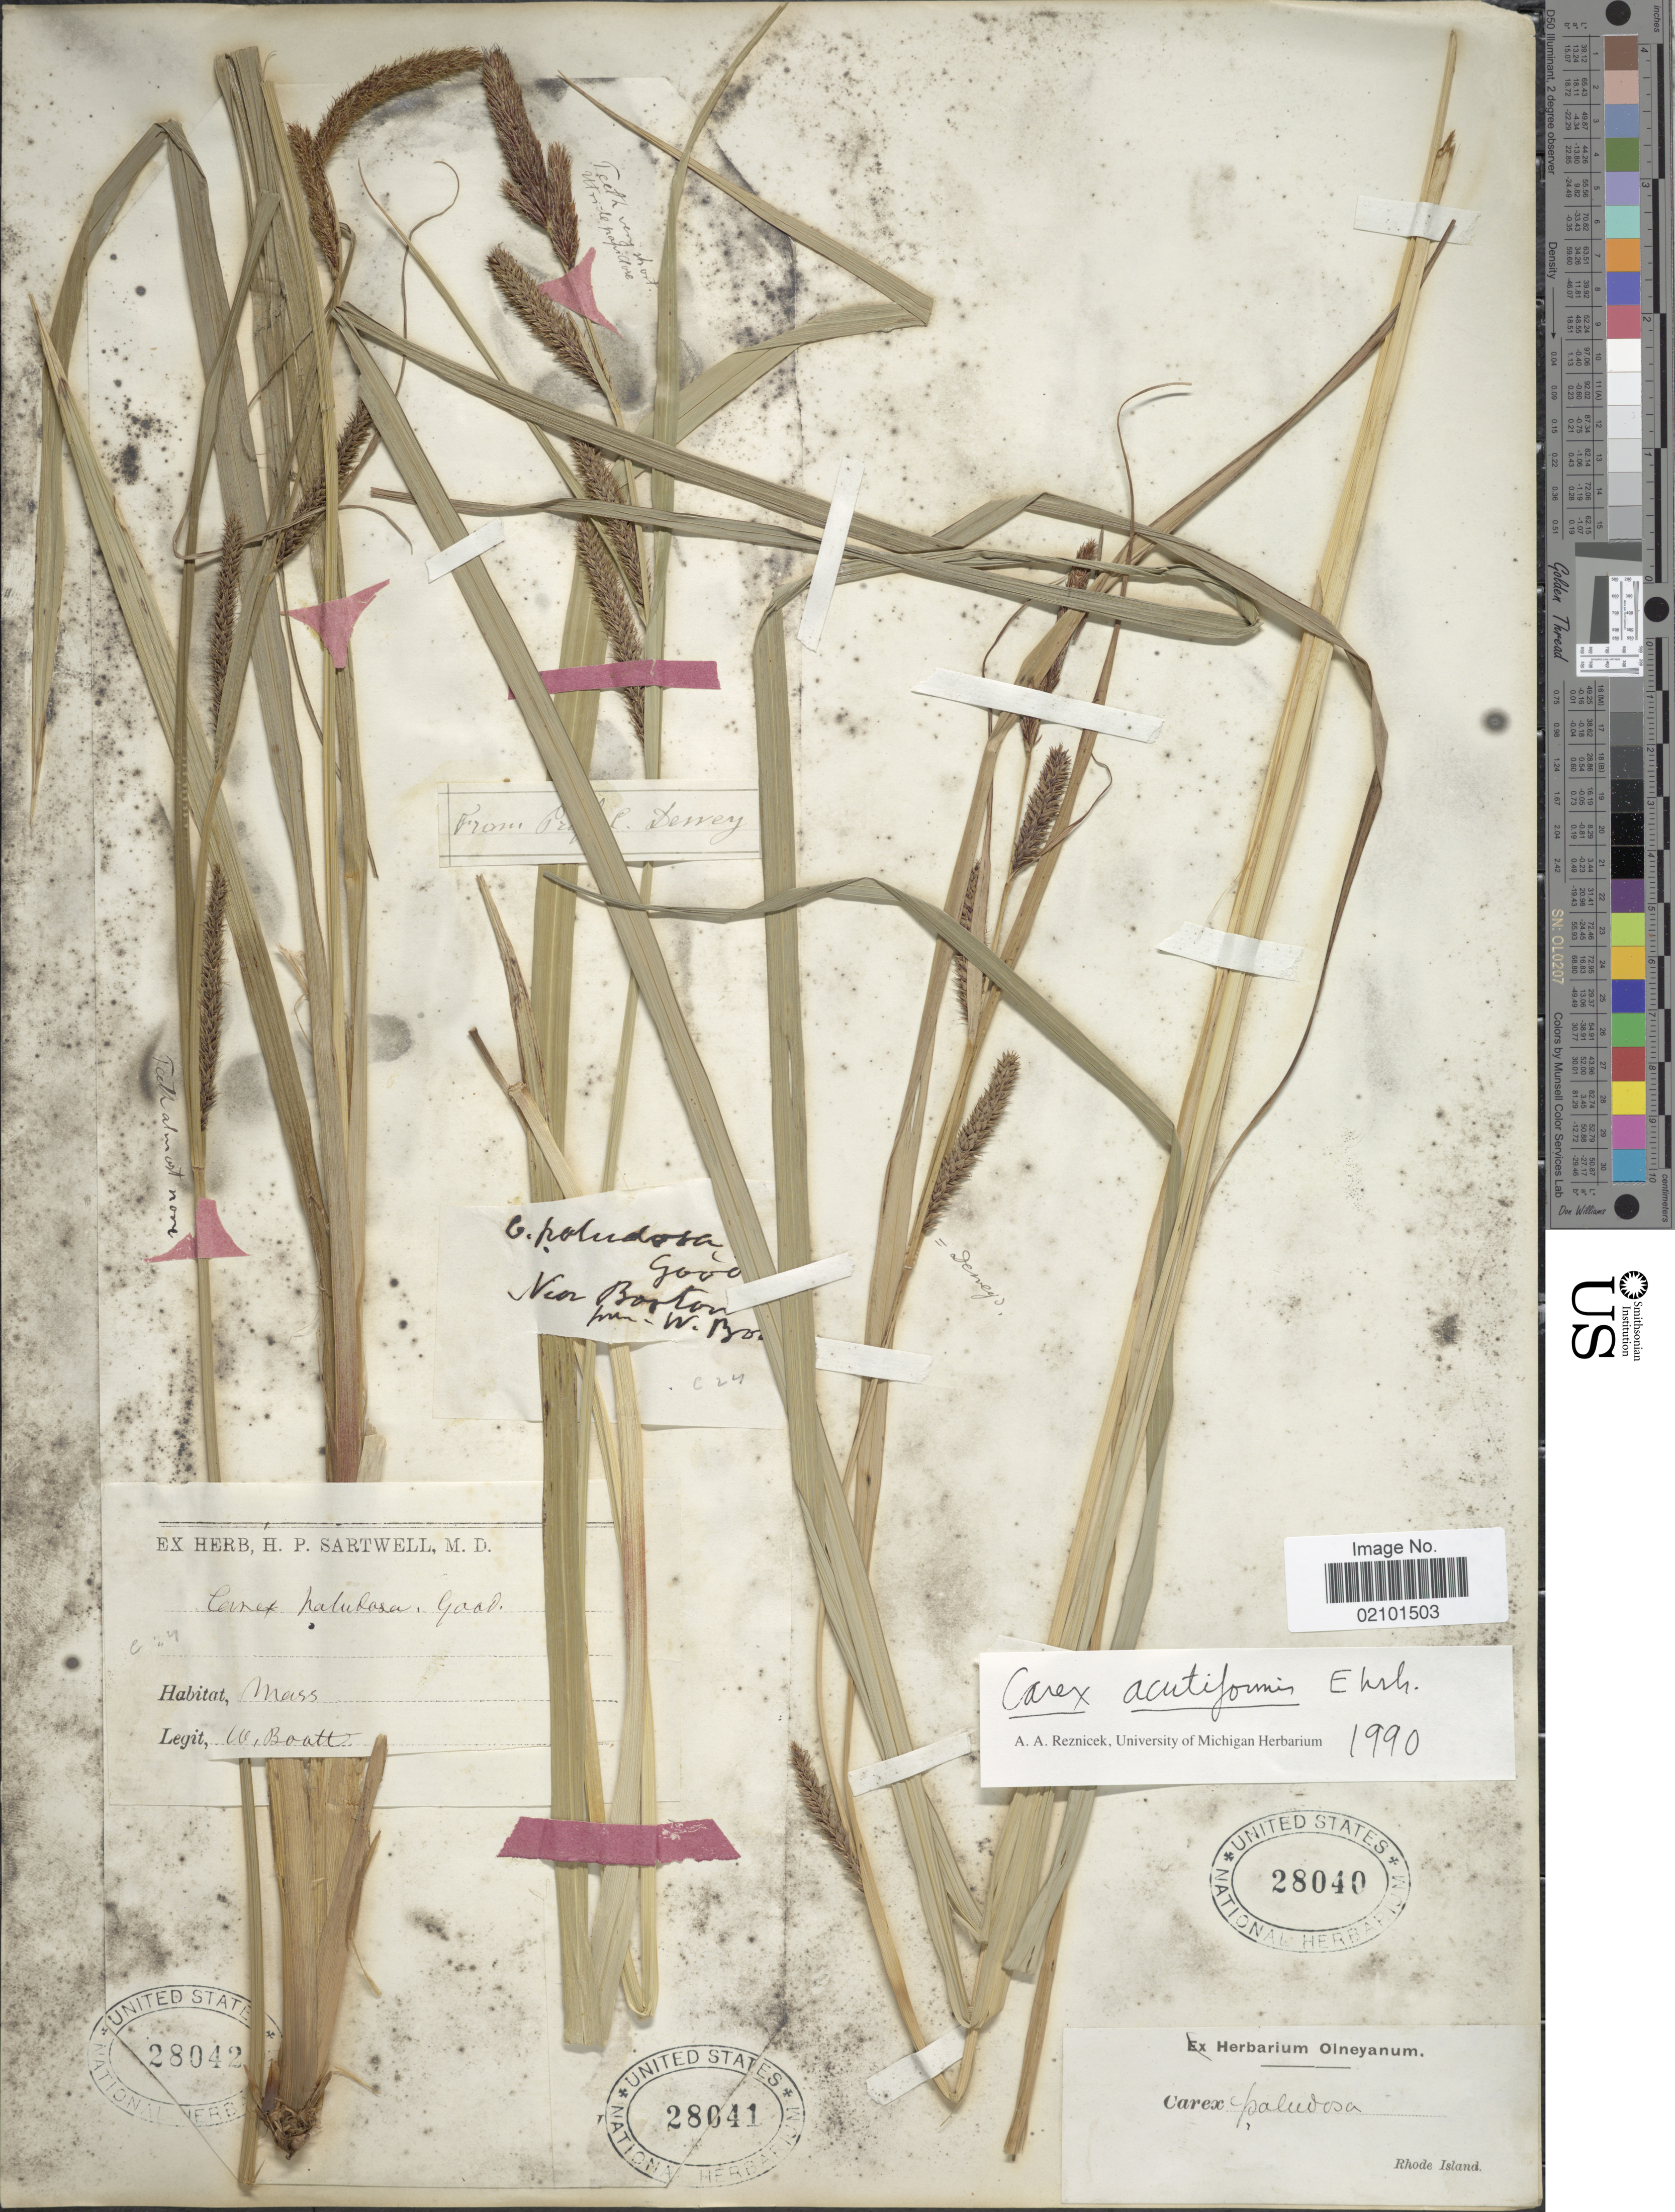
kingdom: Plantae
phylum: Tracheophyta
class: Liliopsida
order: Poales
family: Cyperaceae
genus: Carex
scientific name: Carex acutiformis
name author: Ehrh.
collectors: ex herb. Olneyanum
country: United States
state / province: Rhode Island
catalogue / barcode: US 28040